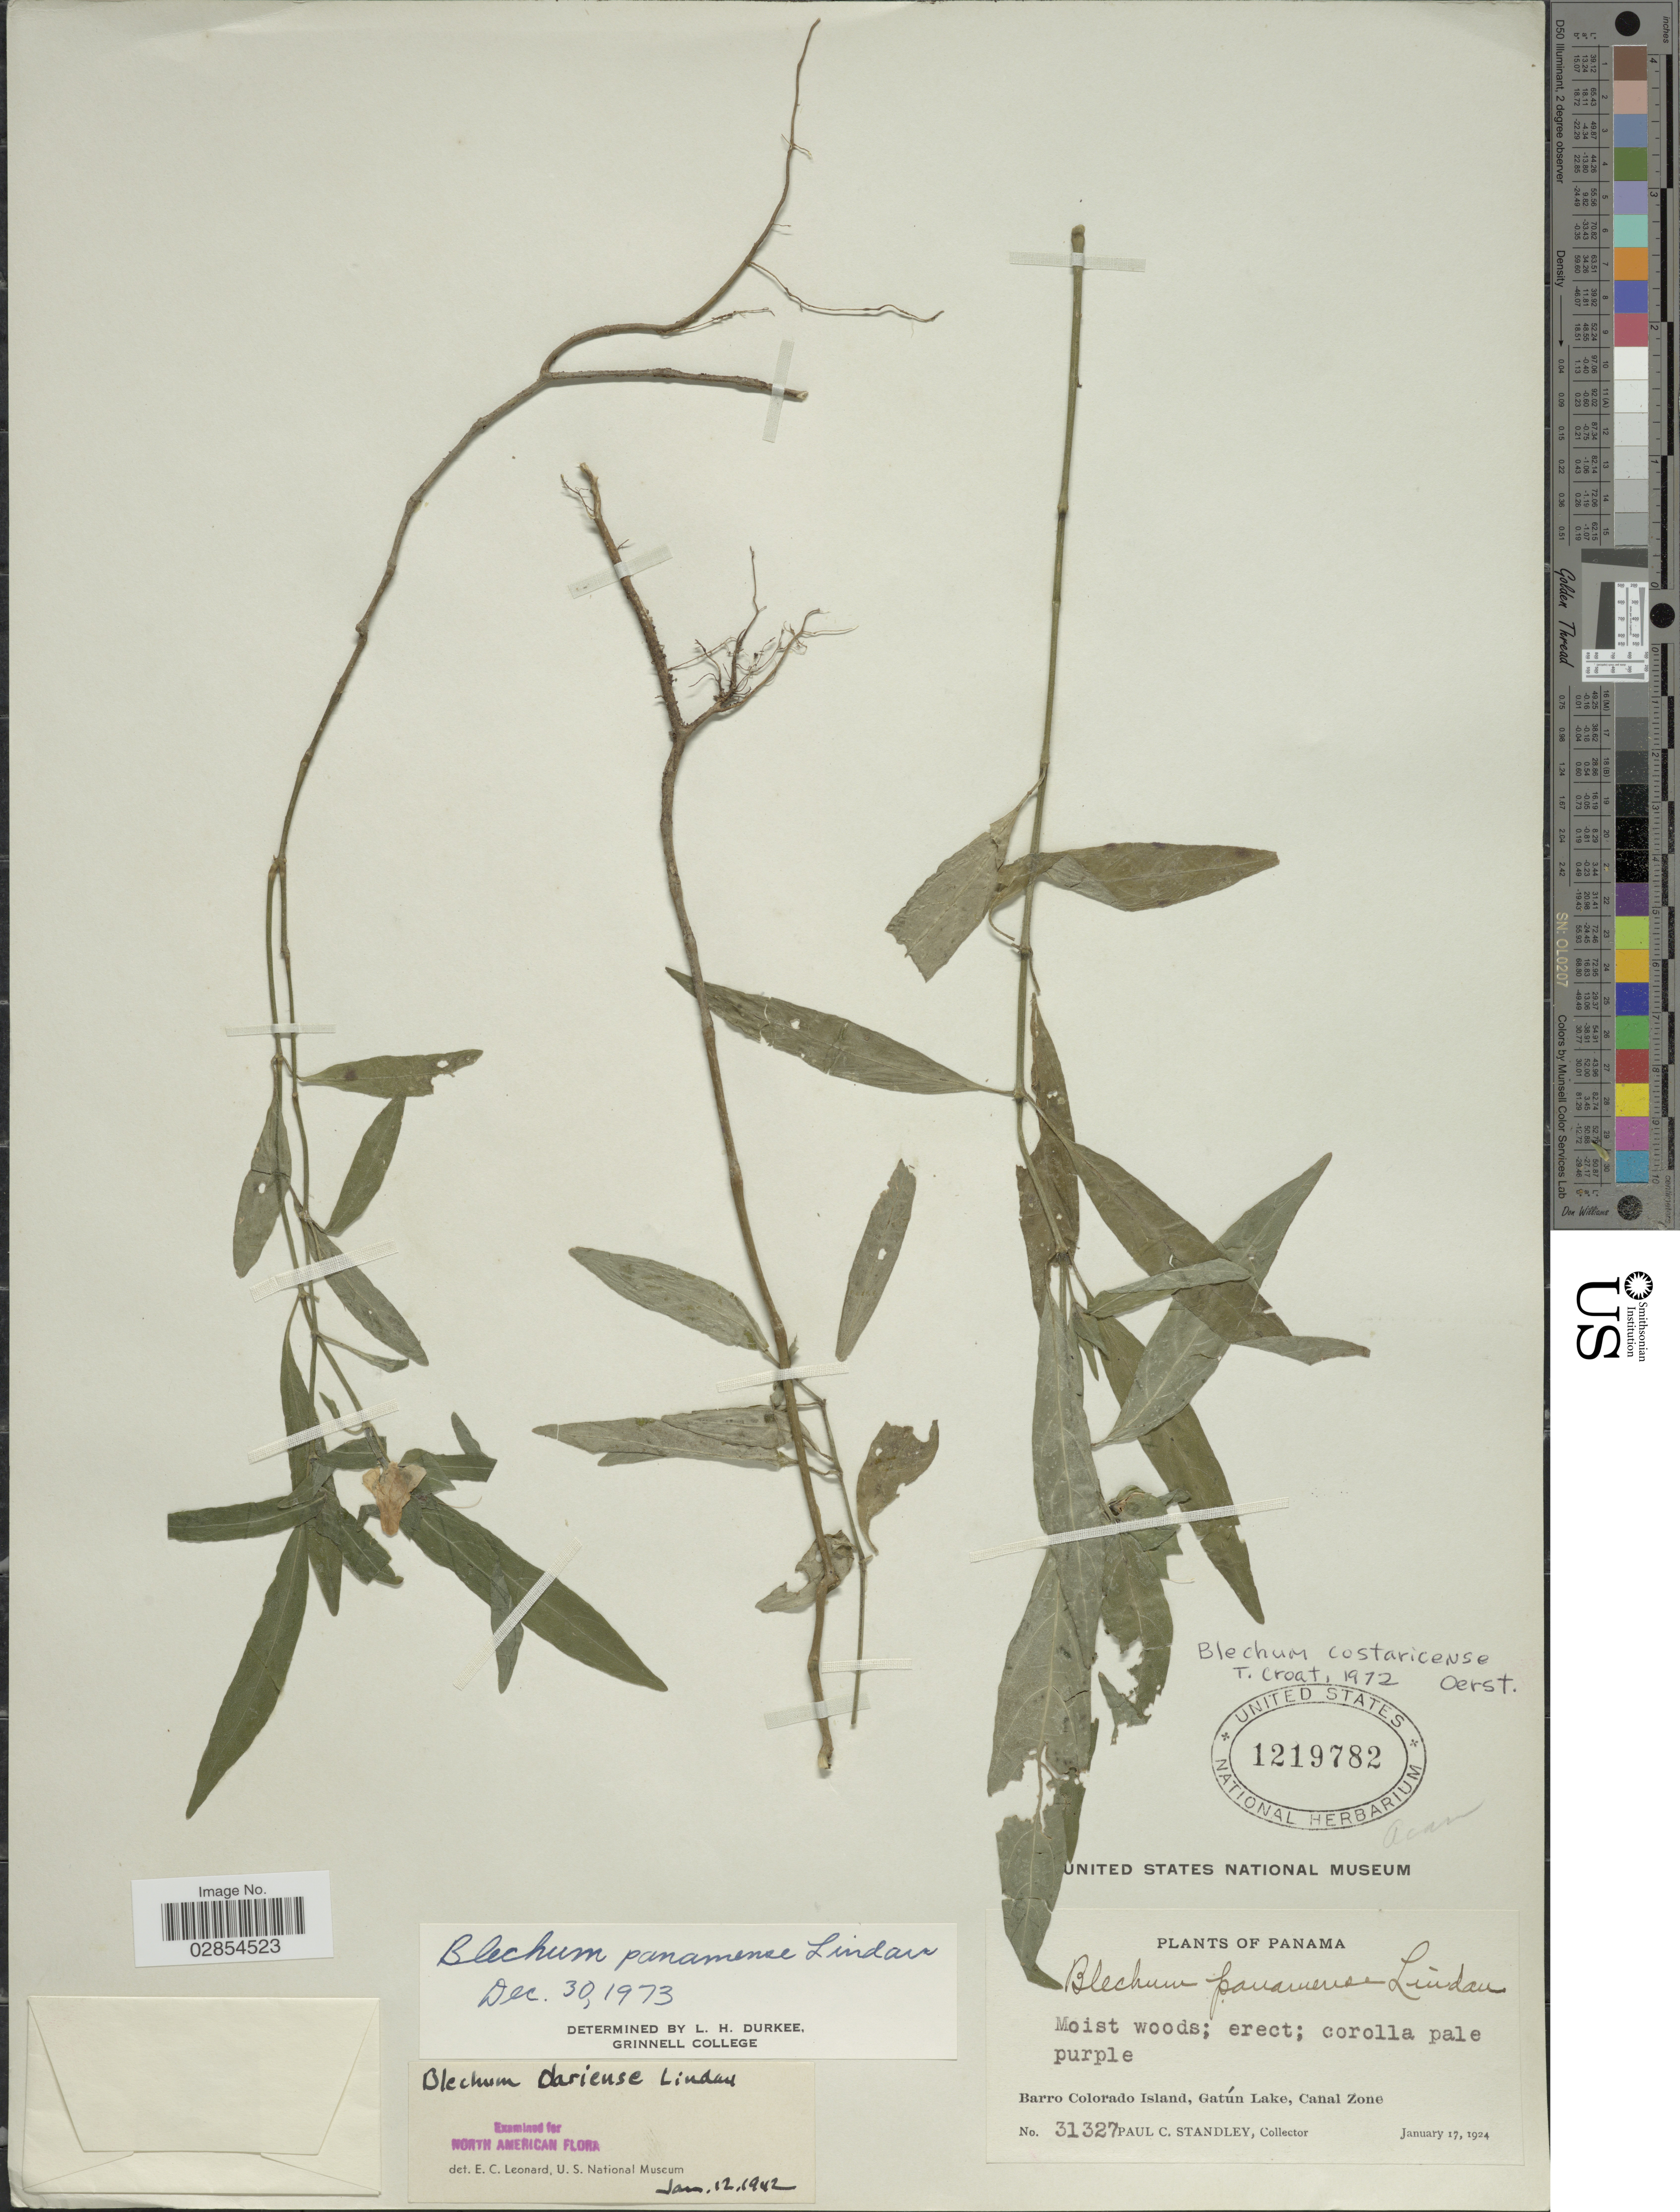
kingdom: Plantae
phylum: Tracheophyta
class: Magnoliopsida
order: Lamiales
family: Acanthaceae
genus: Blechum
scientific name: Blechum panamense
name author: Lindau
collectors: P. C. Standley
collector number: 31327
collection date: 1924-01-17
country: Panama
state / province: Panamá Oeste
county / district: Canal Zone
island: Barro Colorado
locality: Barro Colorado Island, Gatún Lake, Canal Zone.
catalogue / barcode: US 1219782